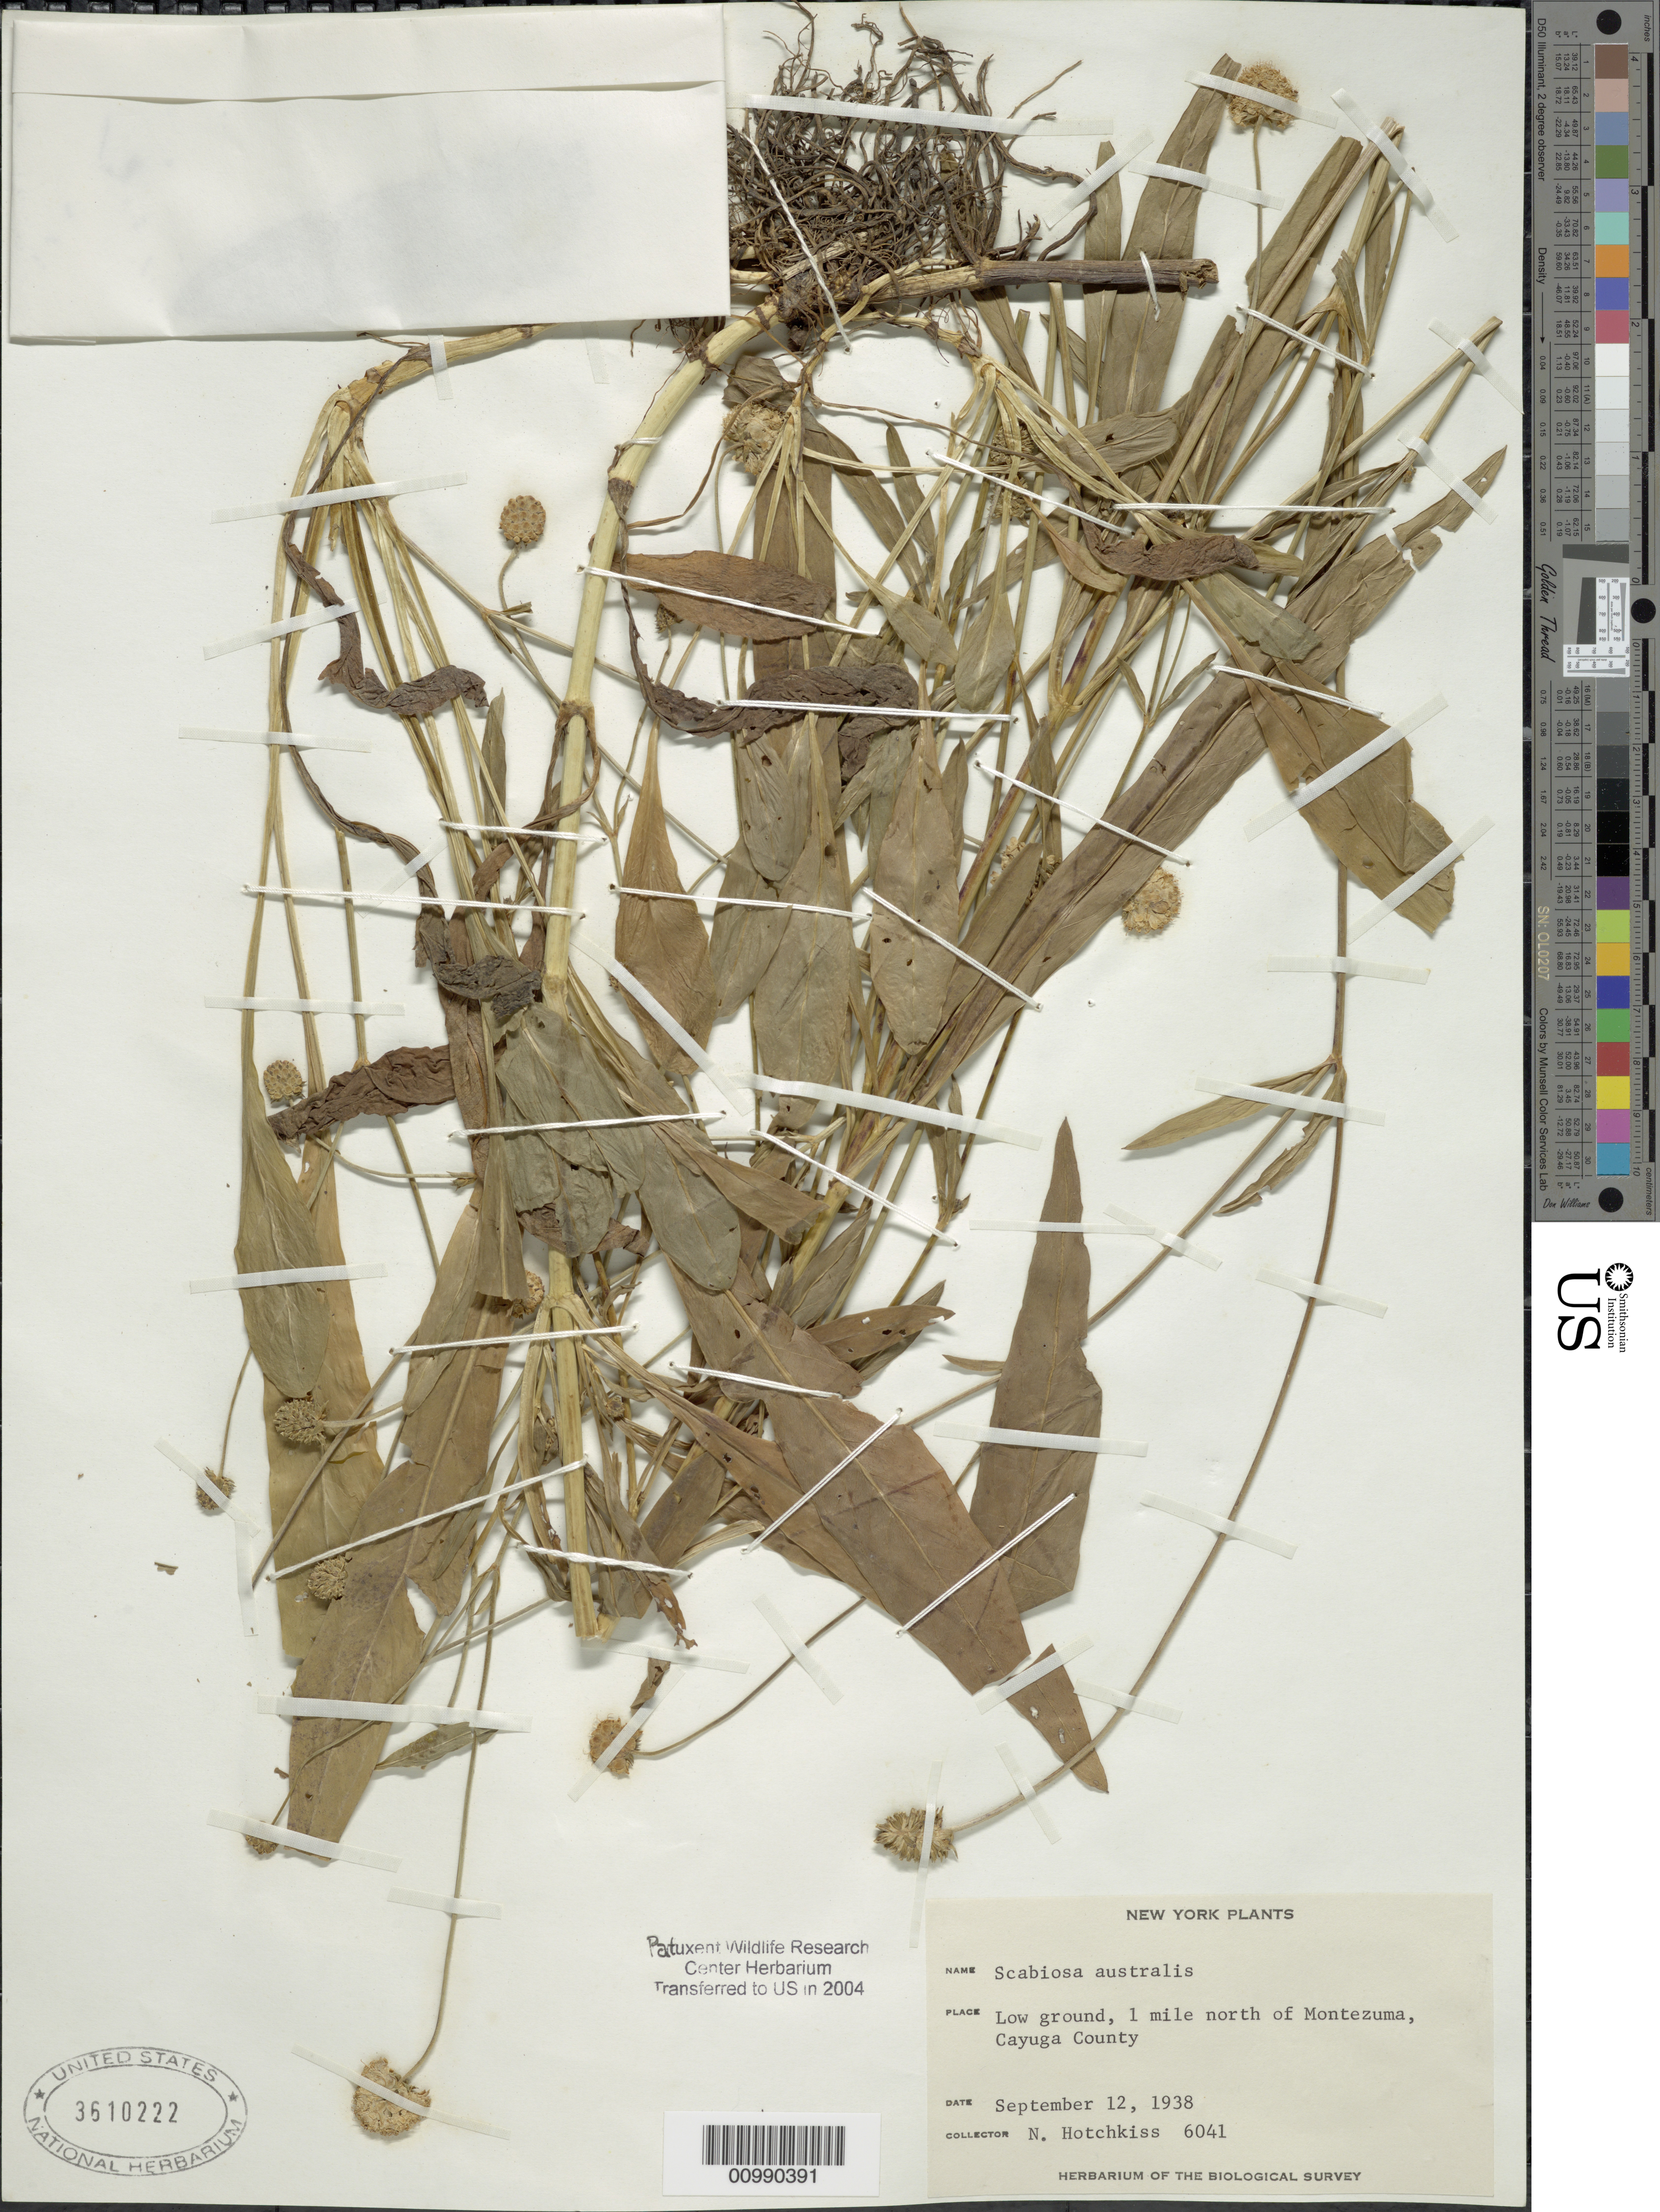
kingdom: Plantae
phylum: Tracheophyta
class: Magnoliopsida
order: Dipsacales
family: Caprifoliaceae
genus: Scabiosa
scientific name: Scabiosa australis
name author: Wulfen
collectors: N. Hotchkiss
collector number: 6041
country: United States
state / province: New York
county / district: Cayuga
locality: N of Montezuma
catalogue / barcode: US 3610222